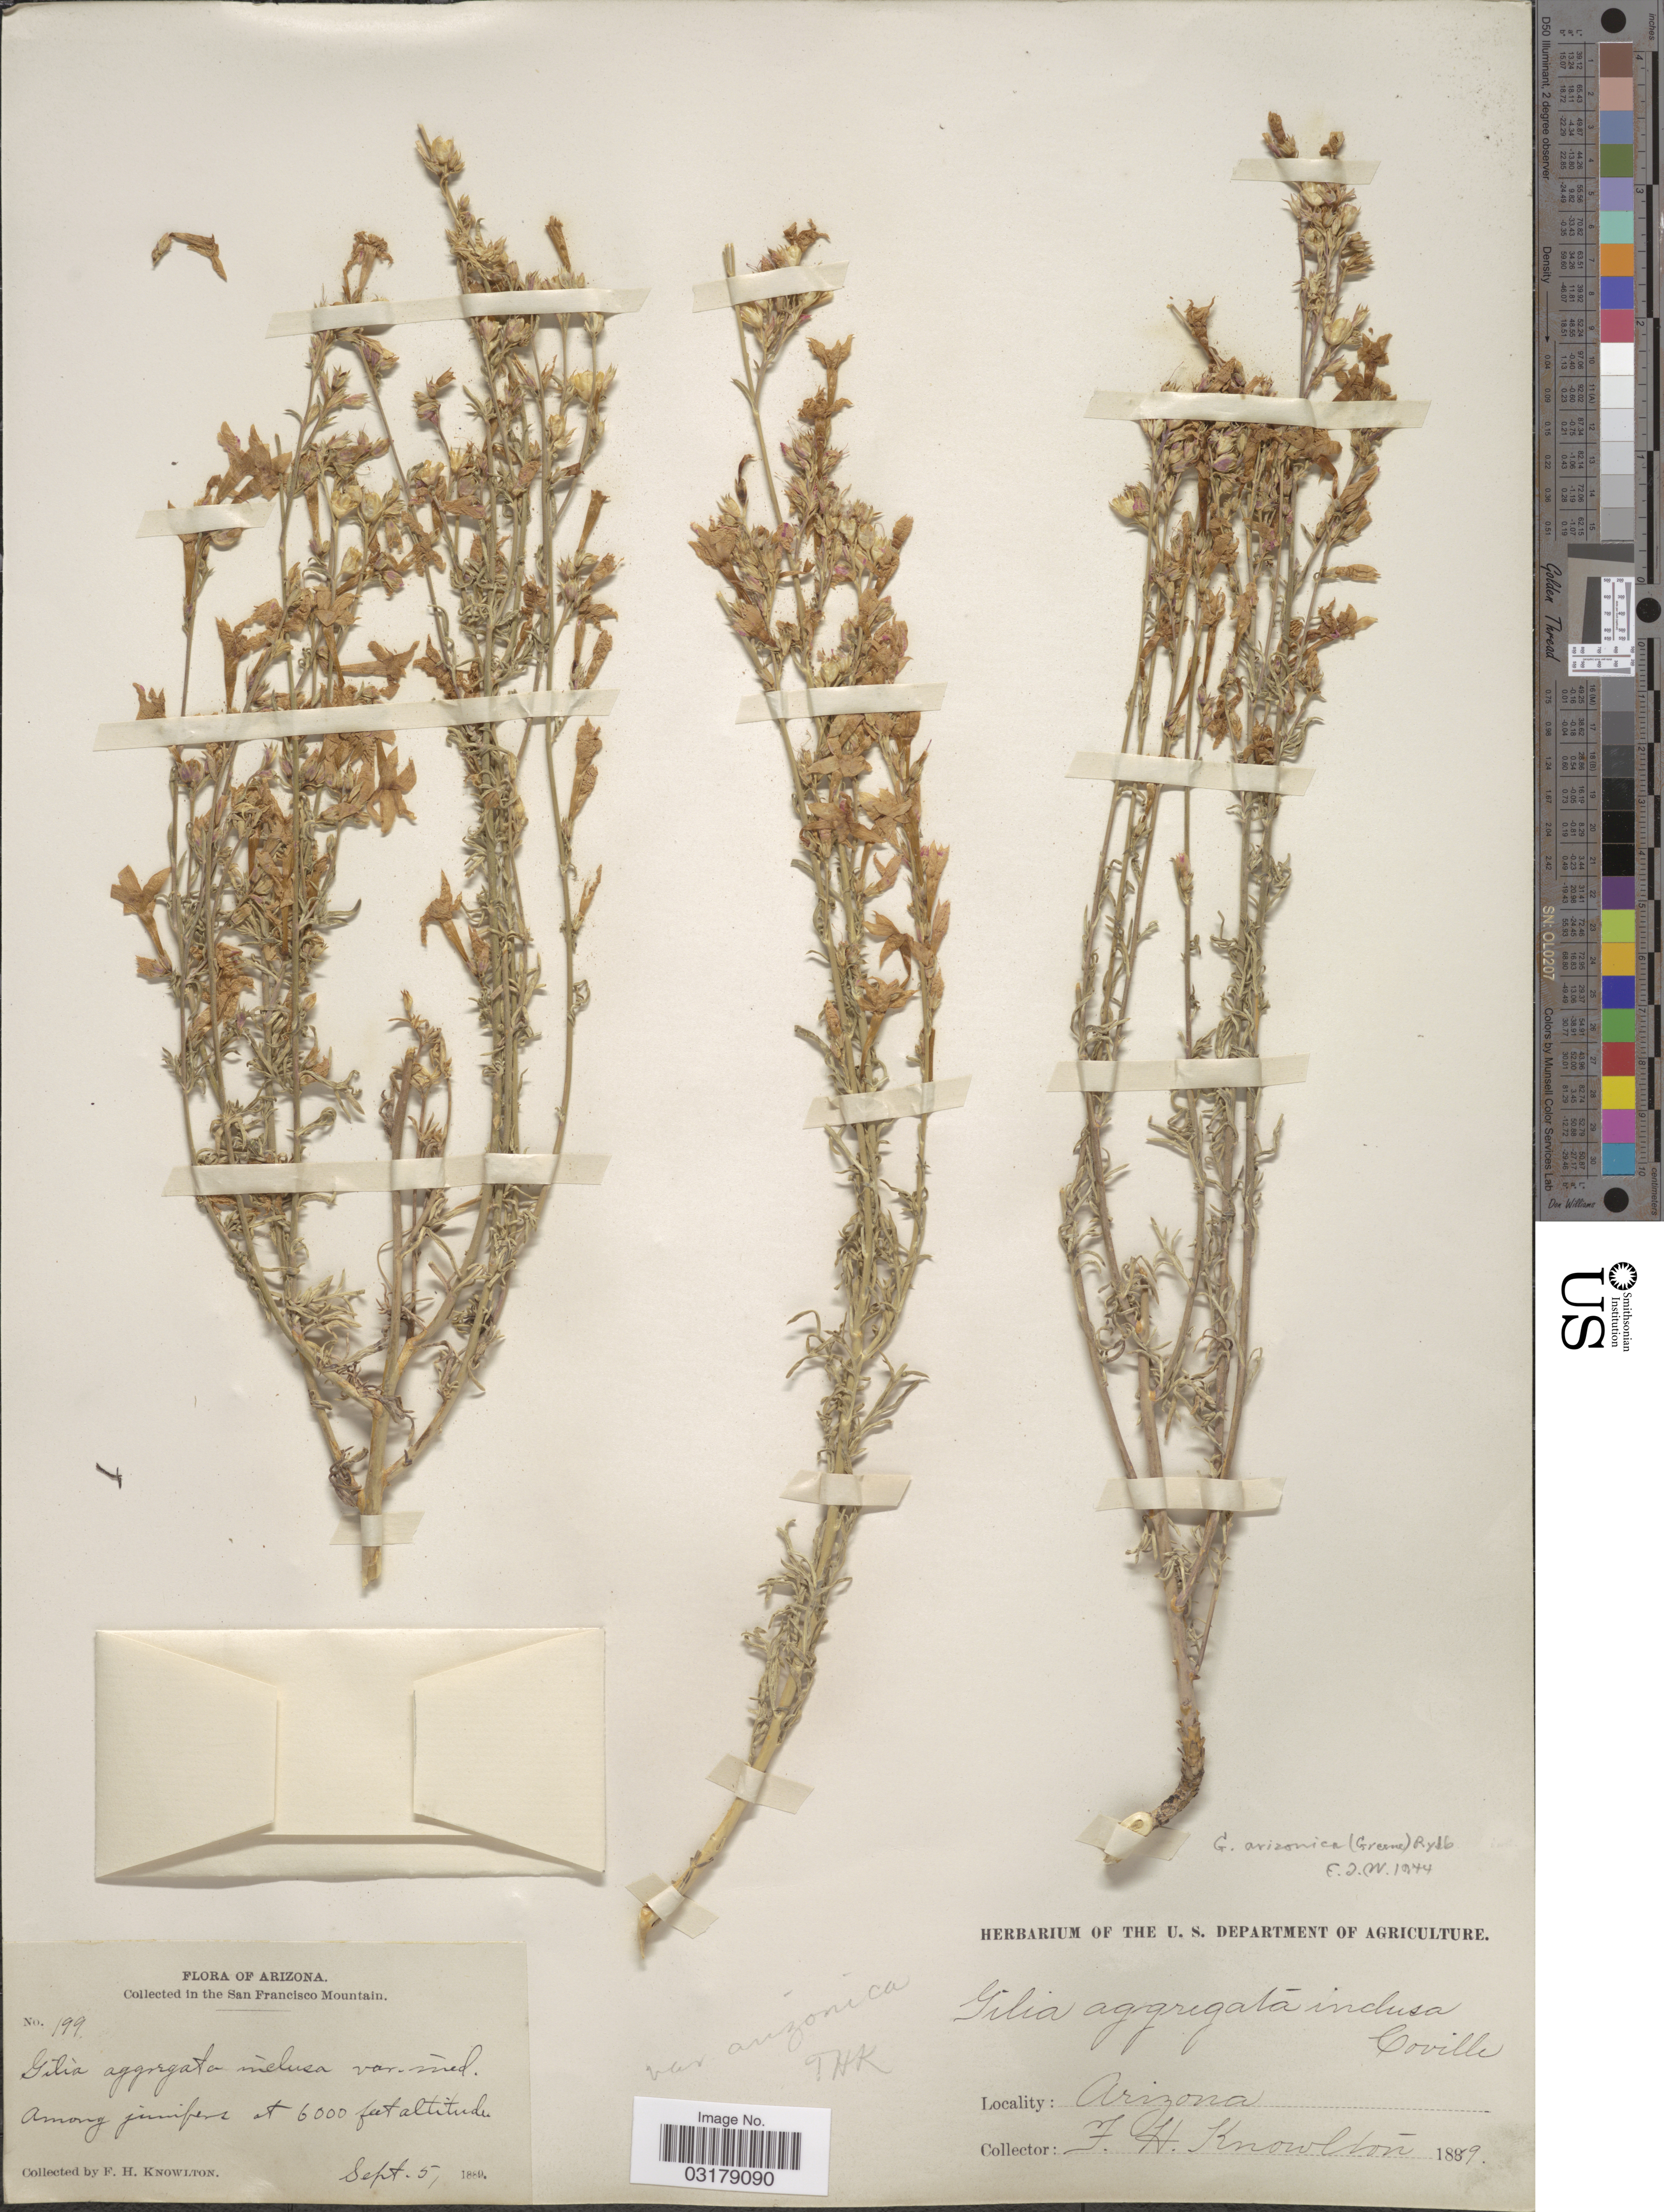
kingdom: Plantae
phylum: Tracheophyta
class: Magnoliopsida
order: Ericales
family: Polemoniaceae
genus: Ipomopsis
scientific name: Ipomopsis aggregata subsp. arizonica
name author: (Greene) V.E. Grant & A.D. Grant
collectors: F. H. Knowlton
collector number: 199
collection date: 1889-09-05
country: United States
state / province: Arizona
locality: In the San Francisco Mountain.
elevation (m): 1829